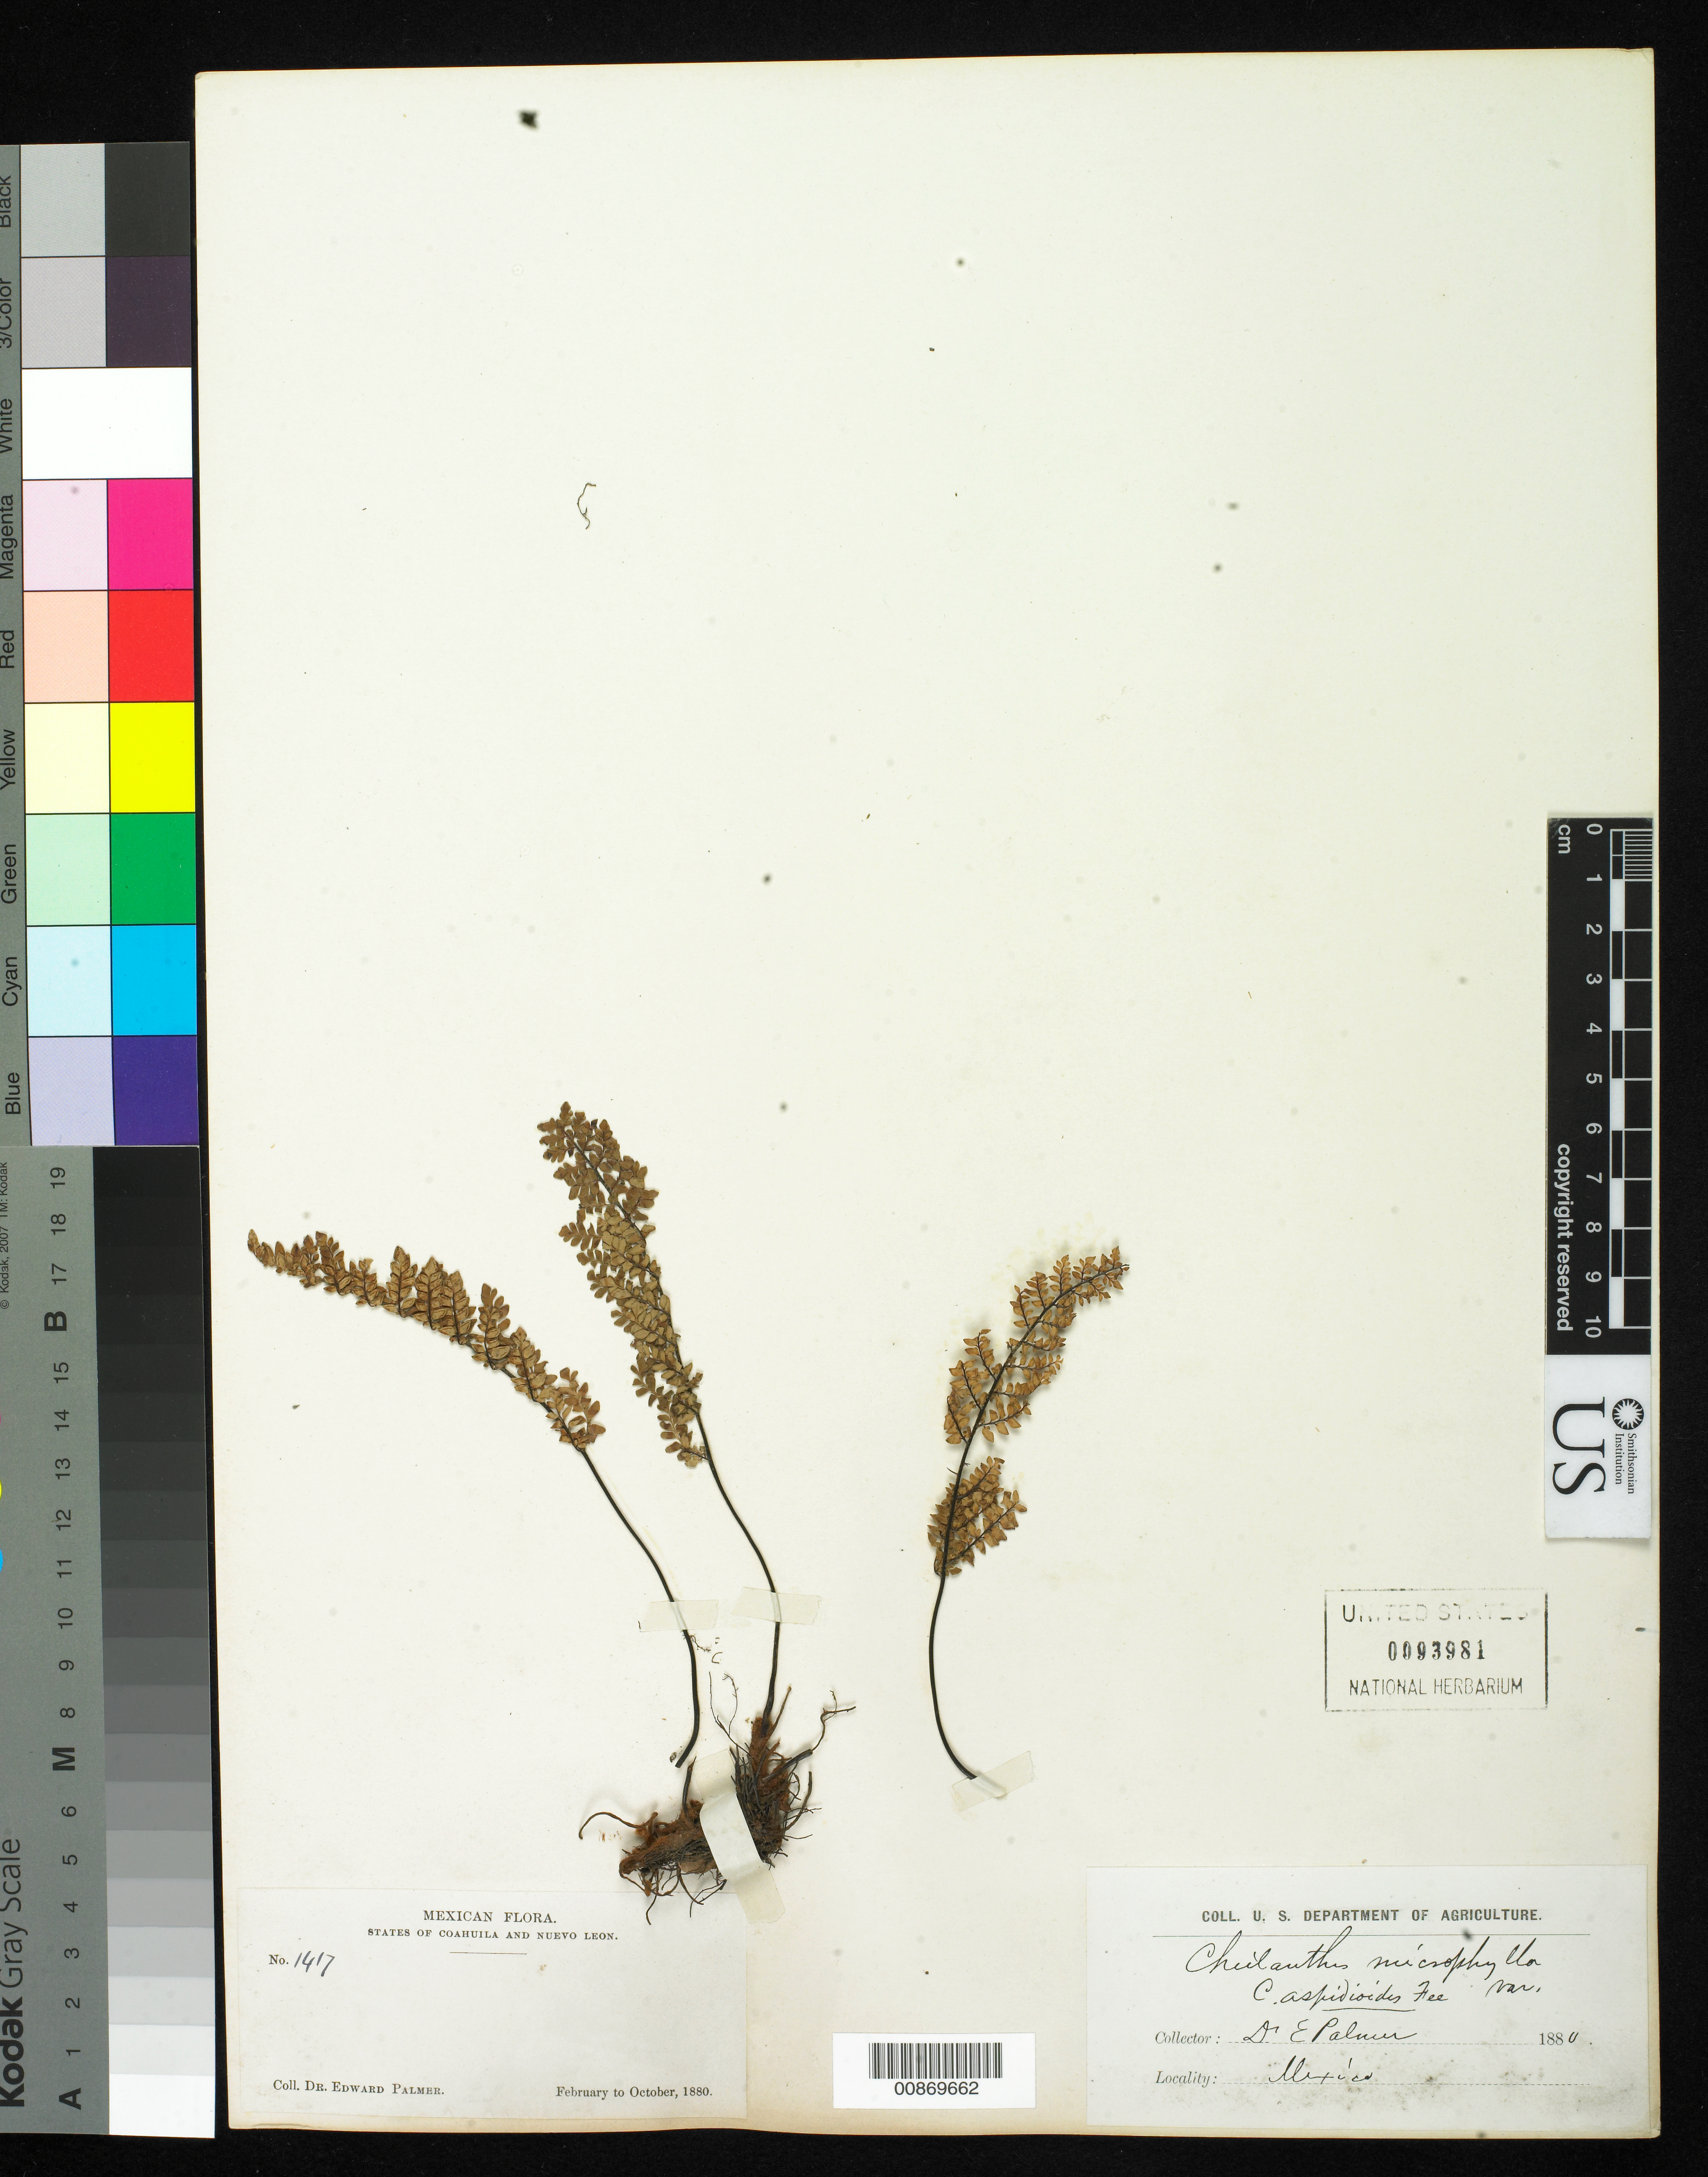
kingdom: Plantae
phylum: Tracheophyta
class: Polypodiopsida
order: Polypodiales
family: Pteridaceae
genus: Myriopteris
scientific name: Myriopteris notholaenoides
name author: (Desv.) Grusz & Windham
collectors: E. Palmer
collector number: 1417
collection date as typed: Feb 1880 to -- Oct 1880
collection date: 1880-02/1880-10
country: Mexico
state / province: Coahuila / Nuevo León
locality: States of Coahuila and Nuevo León.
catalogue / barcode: US 93981